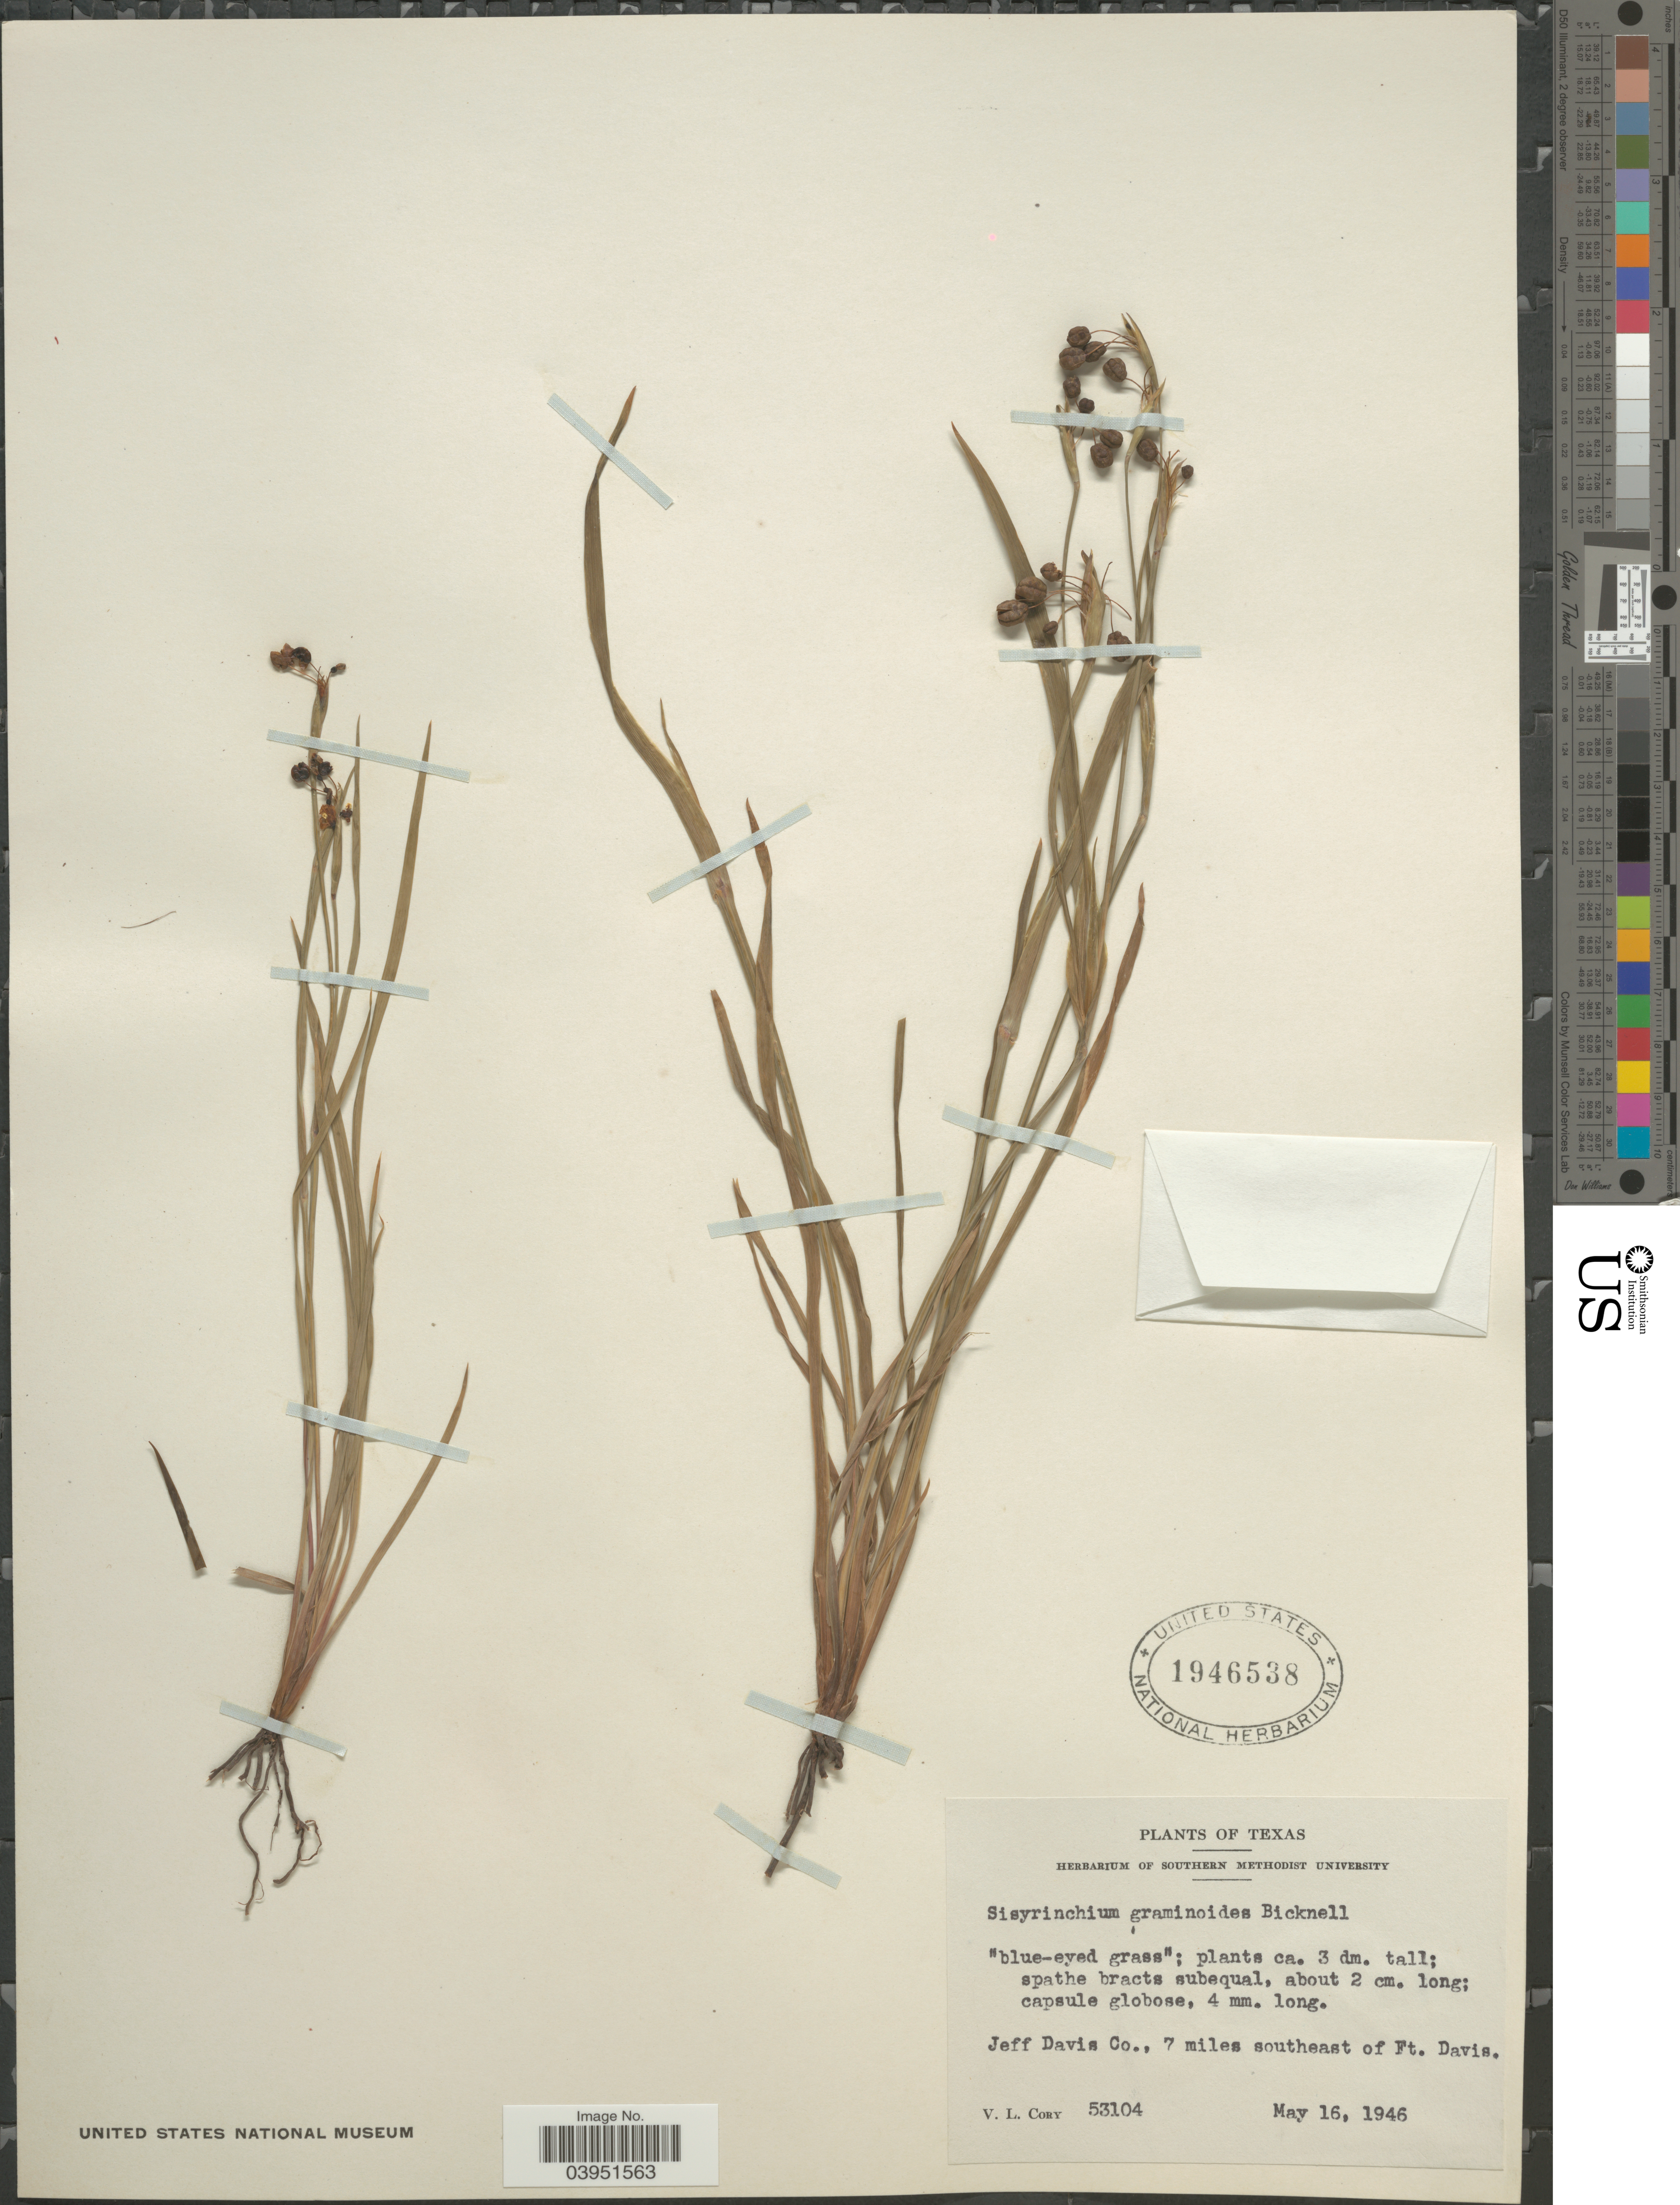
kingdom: Plantae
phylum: Tracheophyta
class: Liliopsida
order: Asparagales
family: Iridaceae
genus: Sisyrinchium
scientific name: Sisyrinchium pruinosum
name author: E.P. Bicknell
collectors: V. Cory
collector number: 53104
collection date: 1946-05-16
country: United States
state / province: Texas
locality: Jeff Davis Co., 7 miles southeast of Ft. Davis.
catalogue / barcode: US 1946538